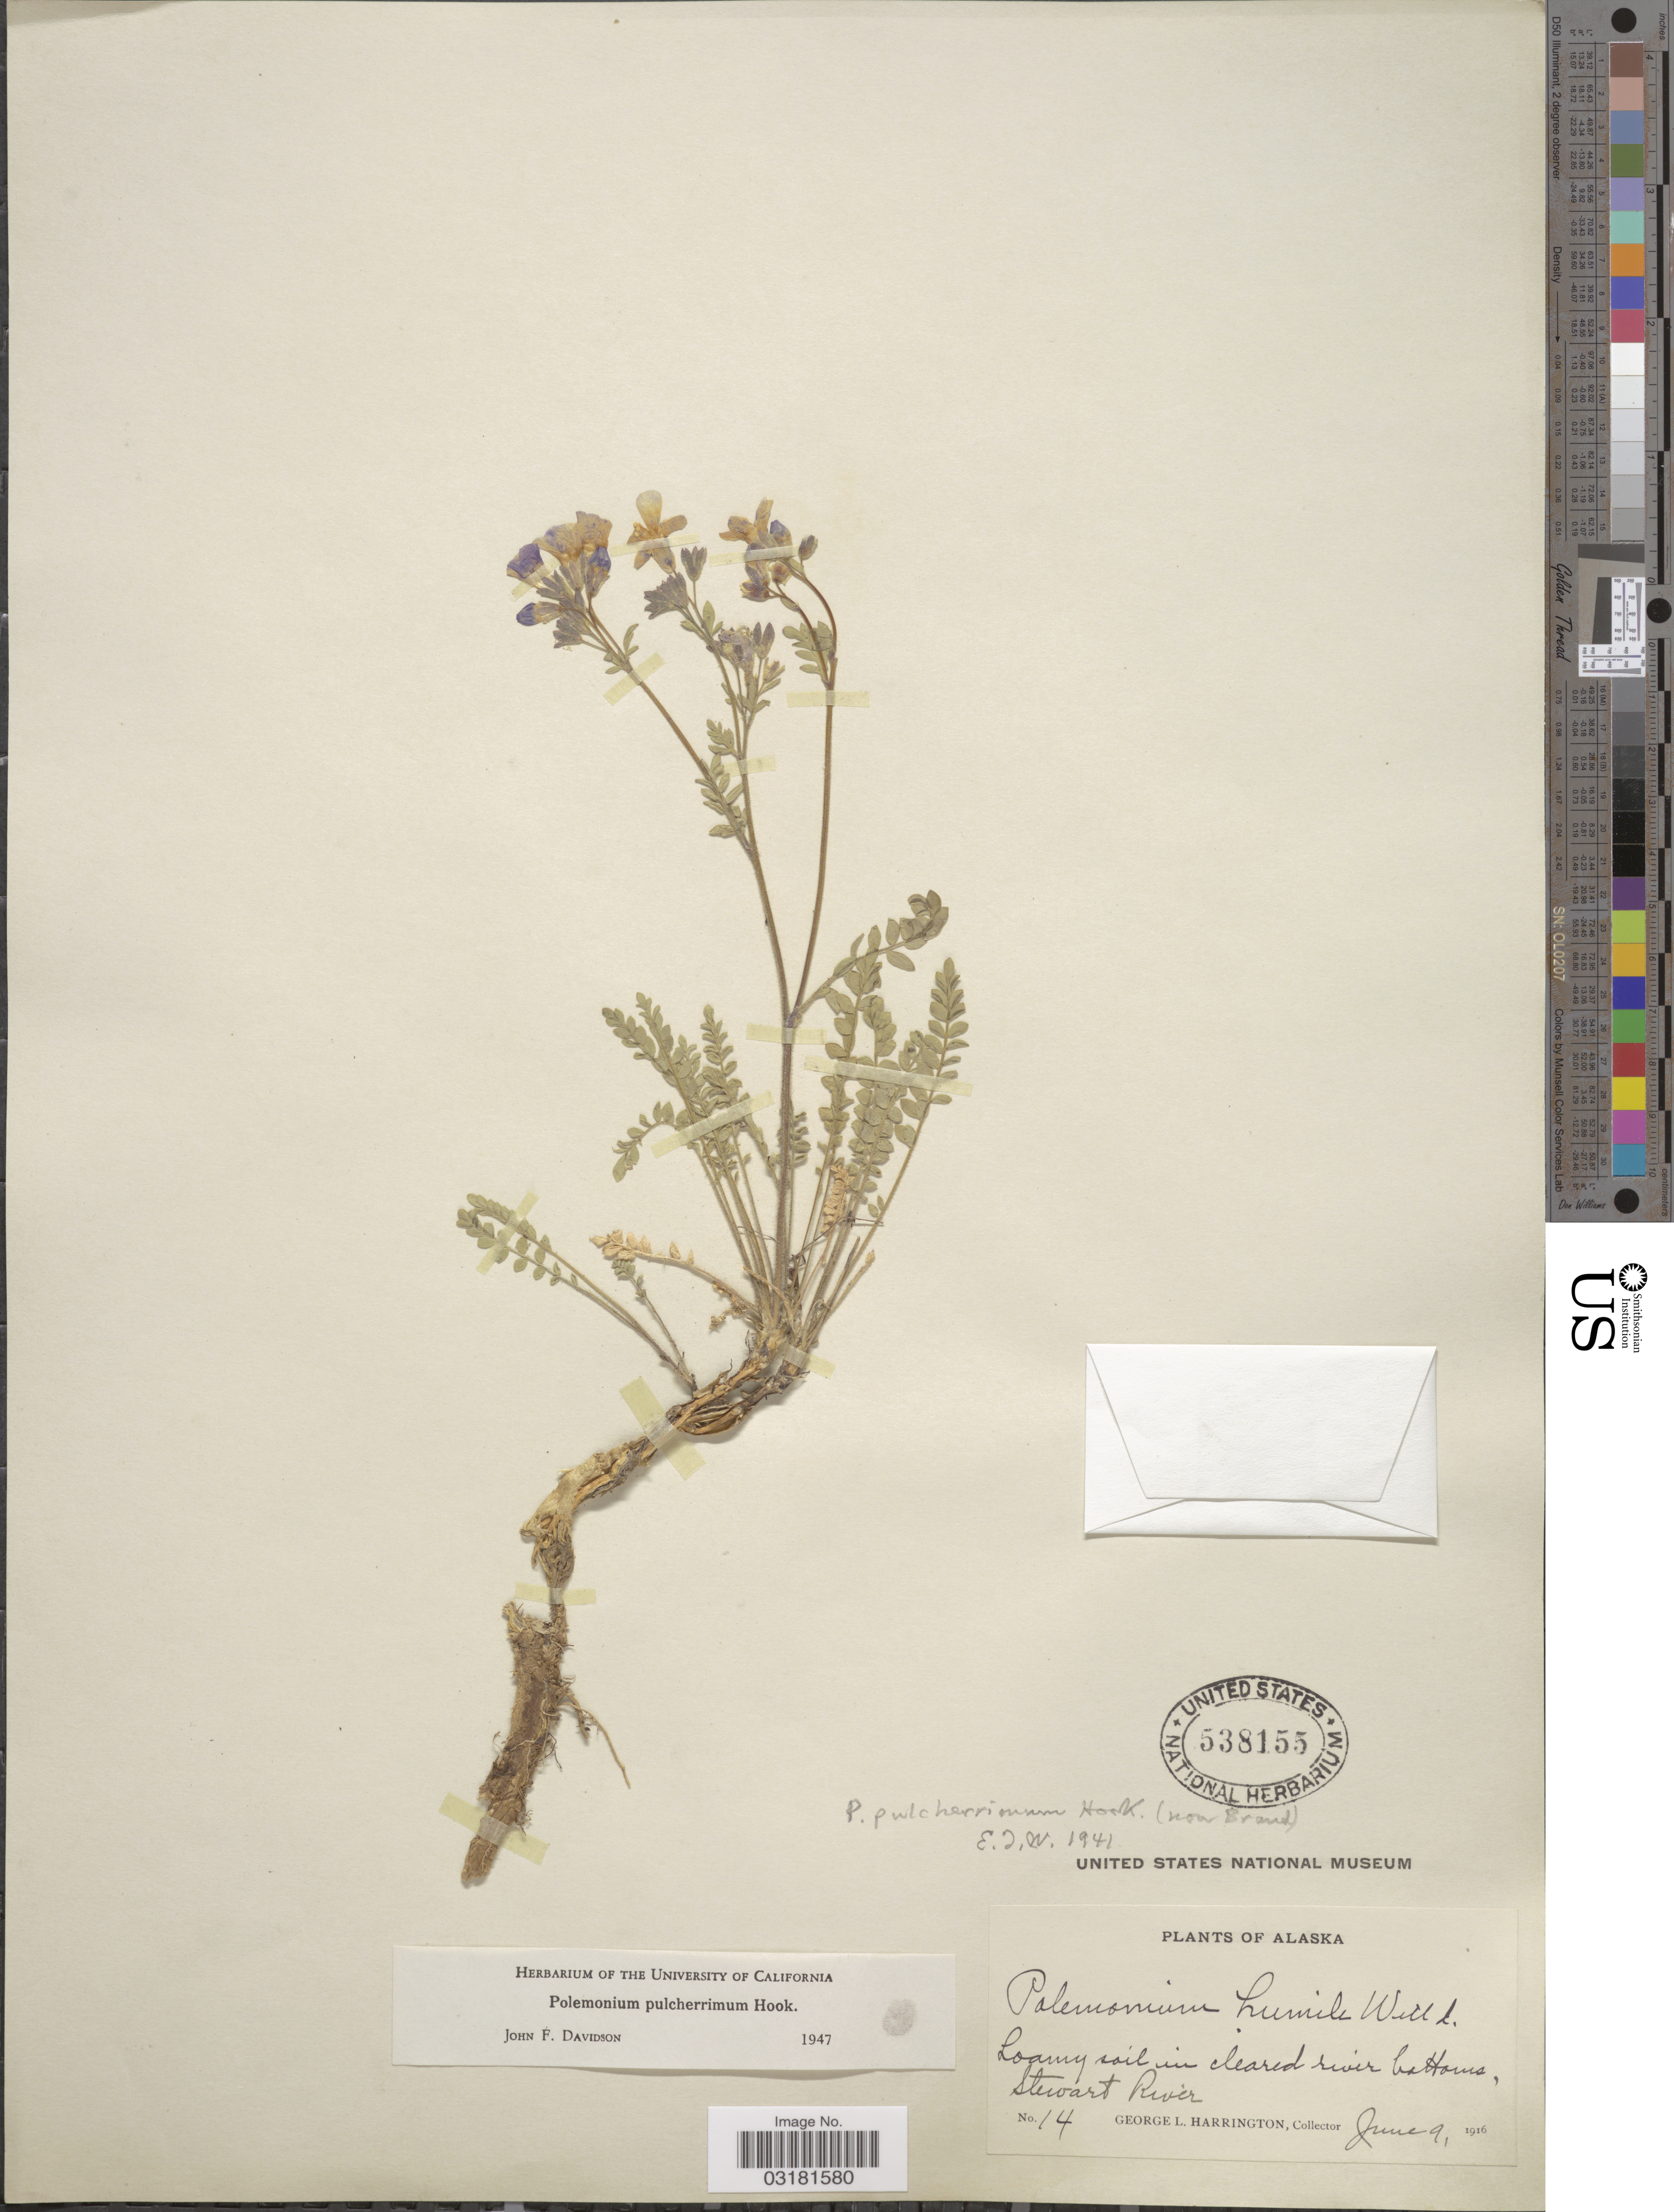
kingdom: Plantae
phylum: Tracheophyta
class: Magnoliopsida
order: Ericales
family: Polemoniaceae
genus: Polemonium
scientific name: Polemonium pulcherrimum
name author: Hook.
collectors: G. Harrington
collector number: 14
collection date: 1916-06-09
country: United States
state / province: Alaska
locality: Loamy soil in cleared river bottoms, Stewart River.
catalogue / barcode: US 538155